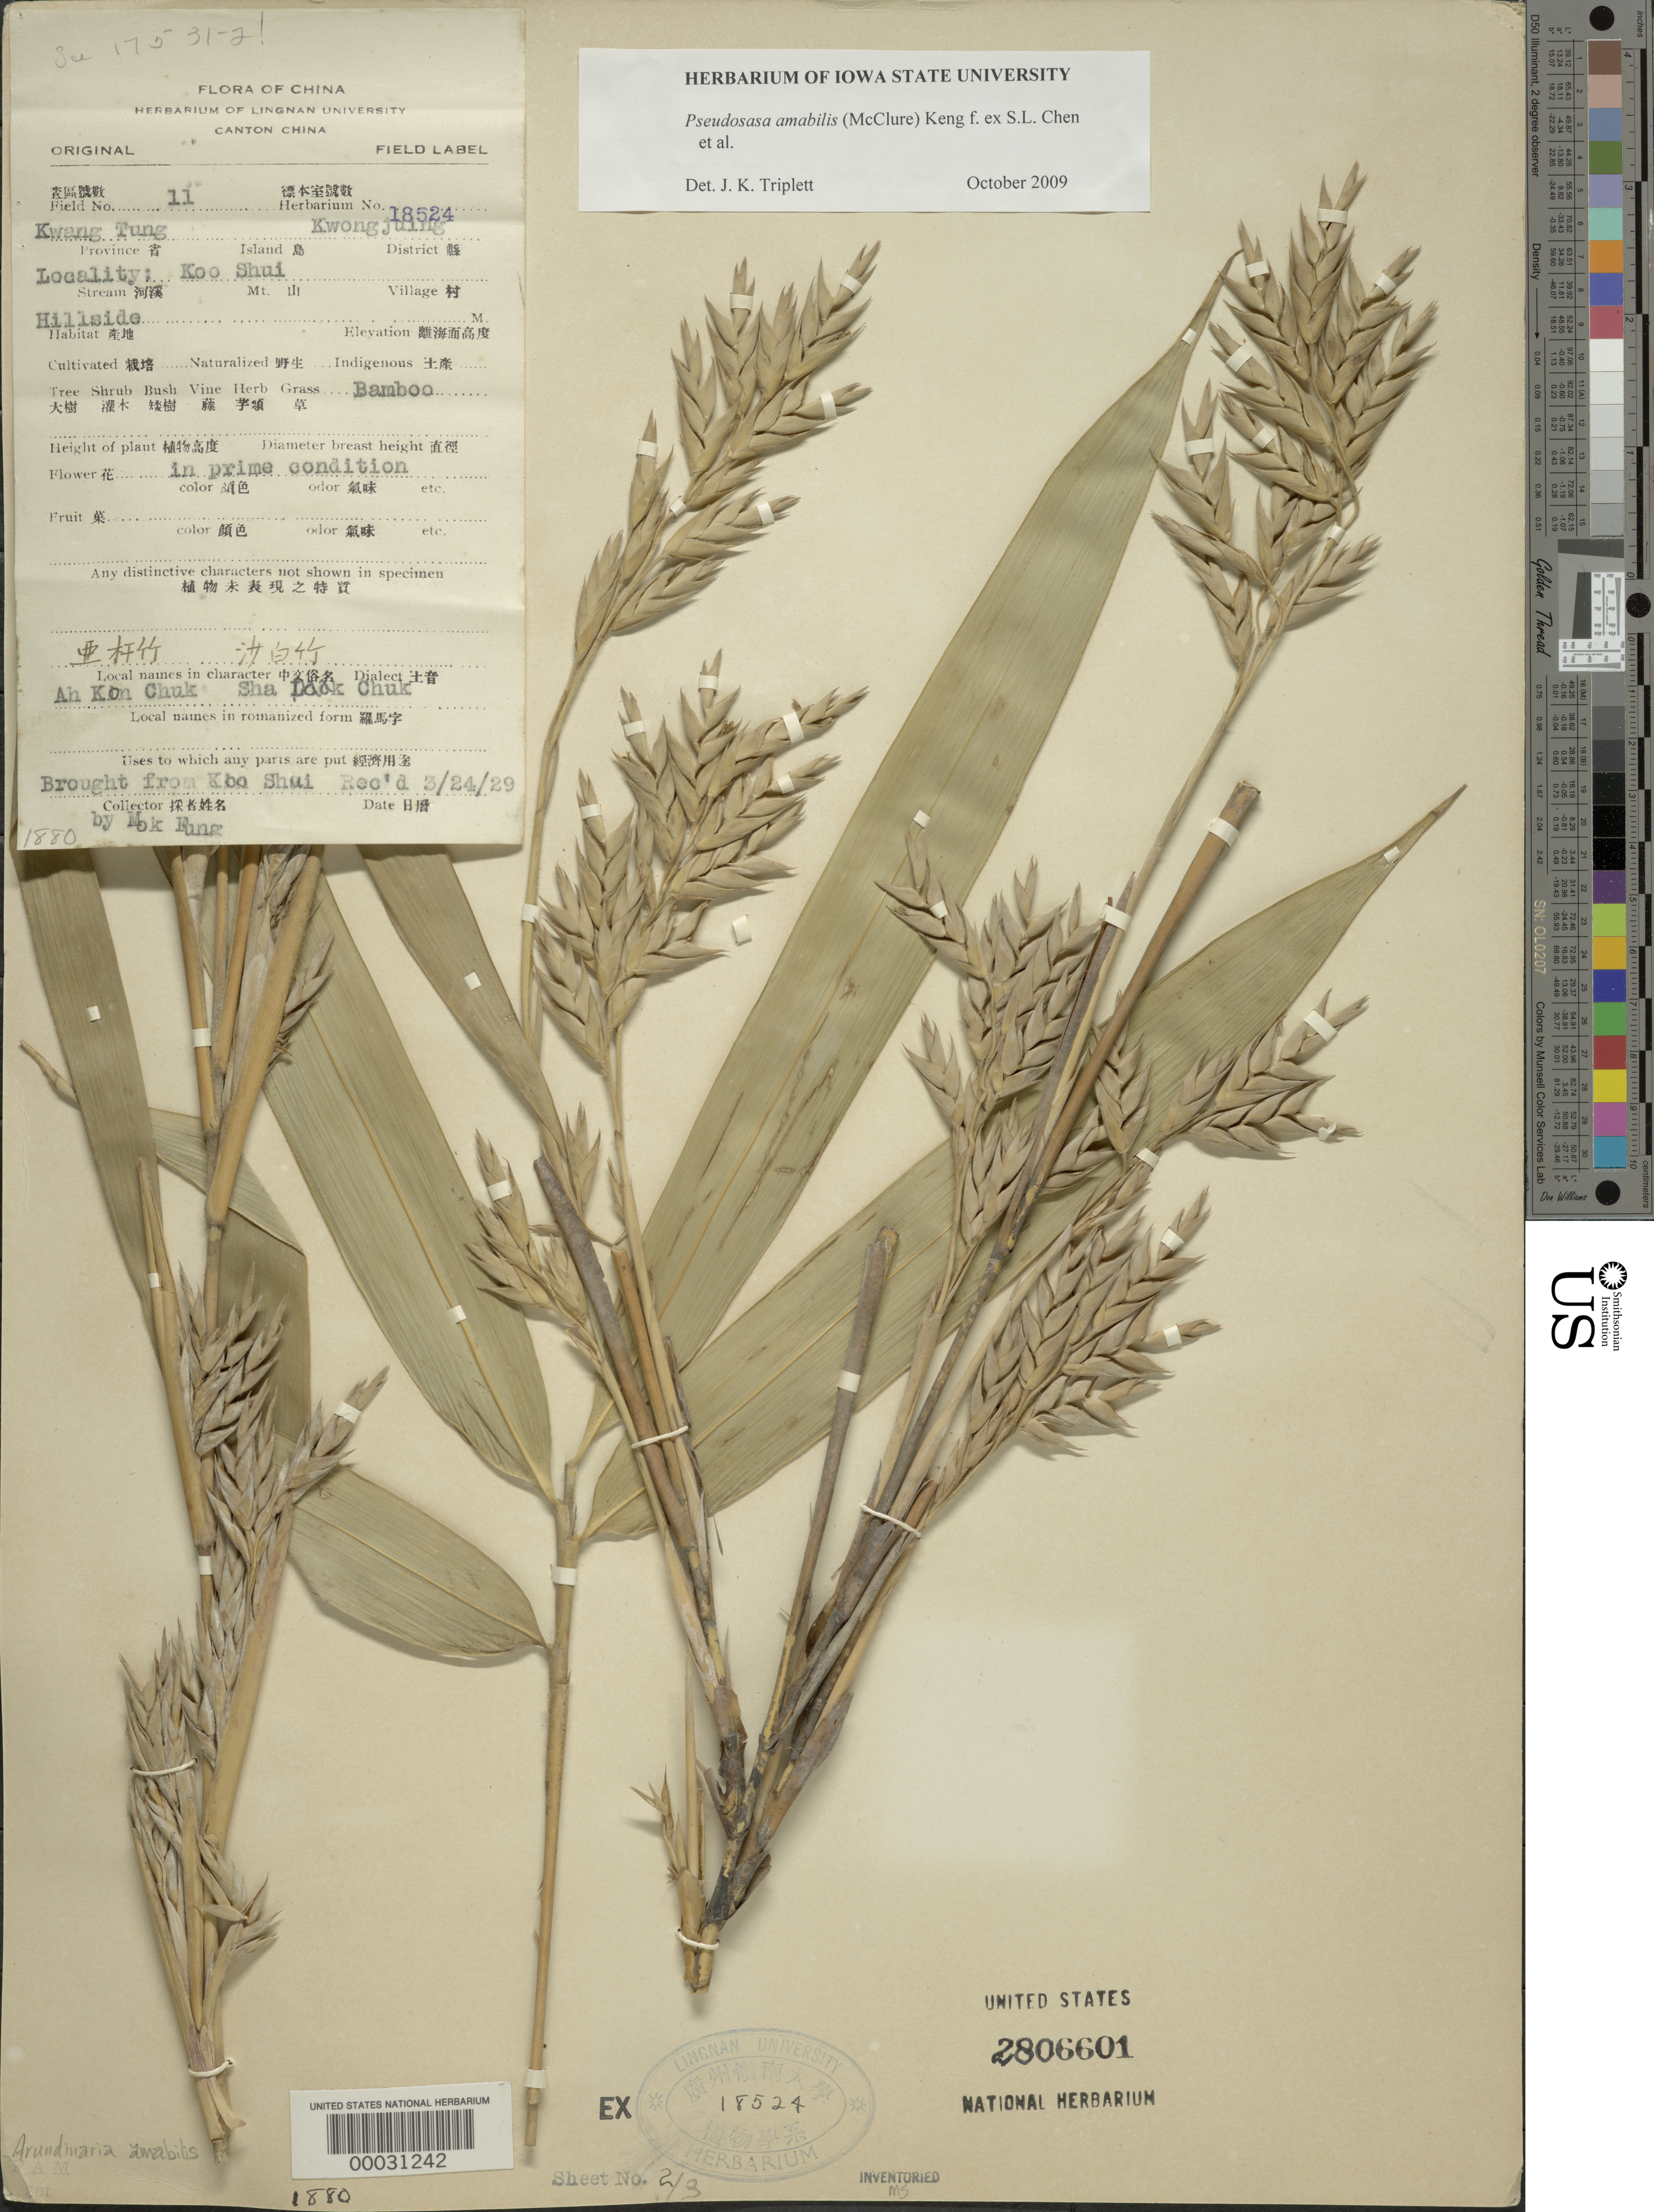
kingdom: Plantae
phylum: Tracheophyta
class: Liliopsida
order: Poales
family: Poaceae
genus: Pseudosasa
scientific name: Pseudosasa amabilis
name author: (McClure) Keng f.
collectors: R. Mok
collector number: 11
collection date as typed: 24 Mar 1929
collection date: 1929-03-24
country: China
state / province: Guangdong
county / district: Kwongjuing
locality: Koo shui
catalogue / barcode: US 2806601